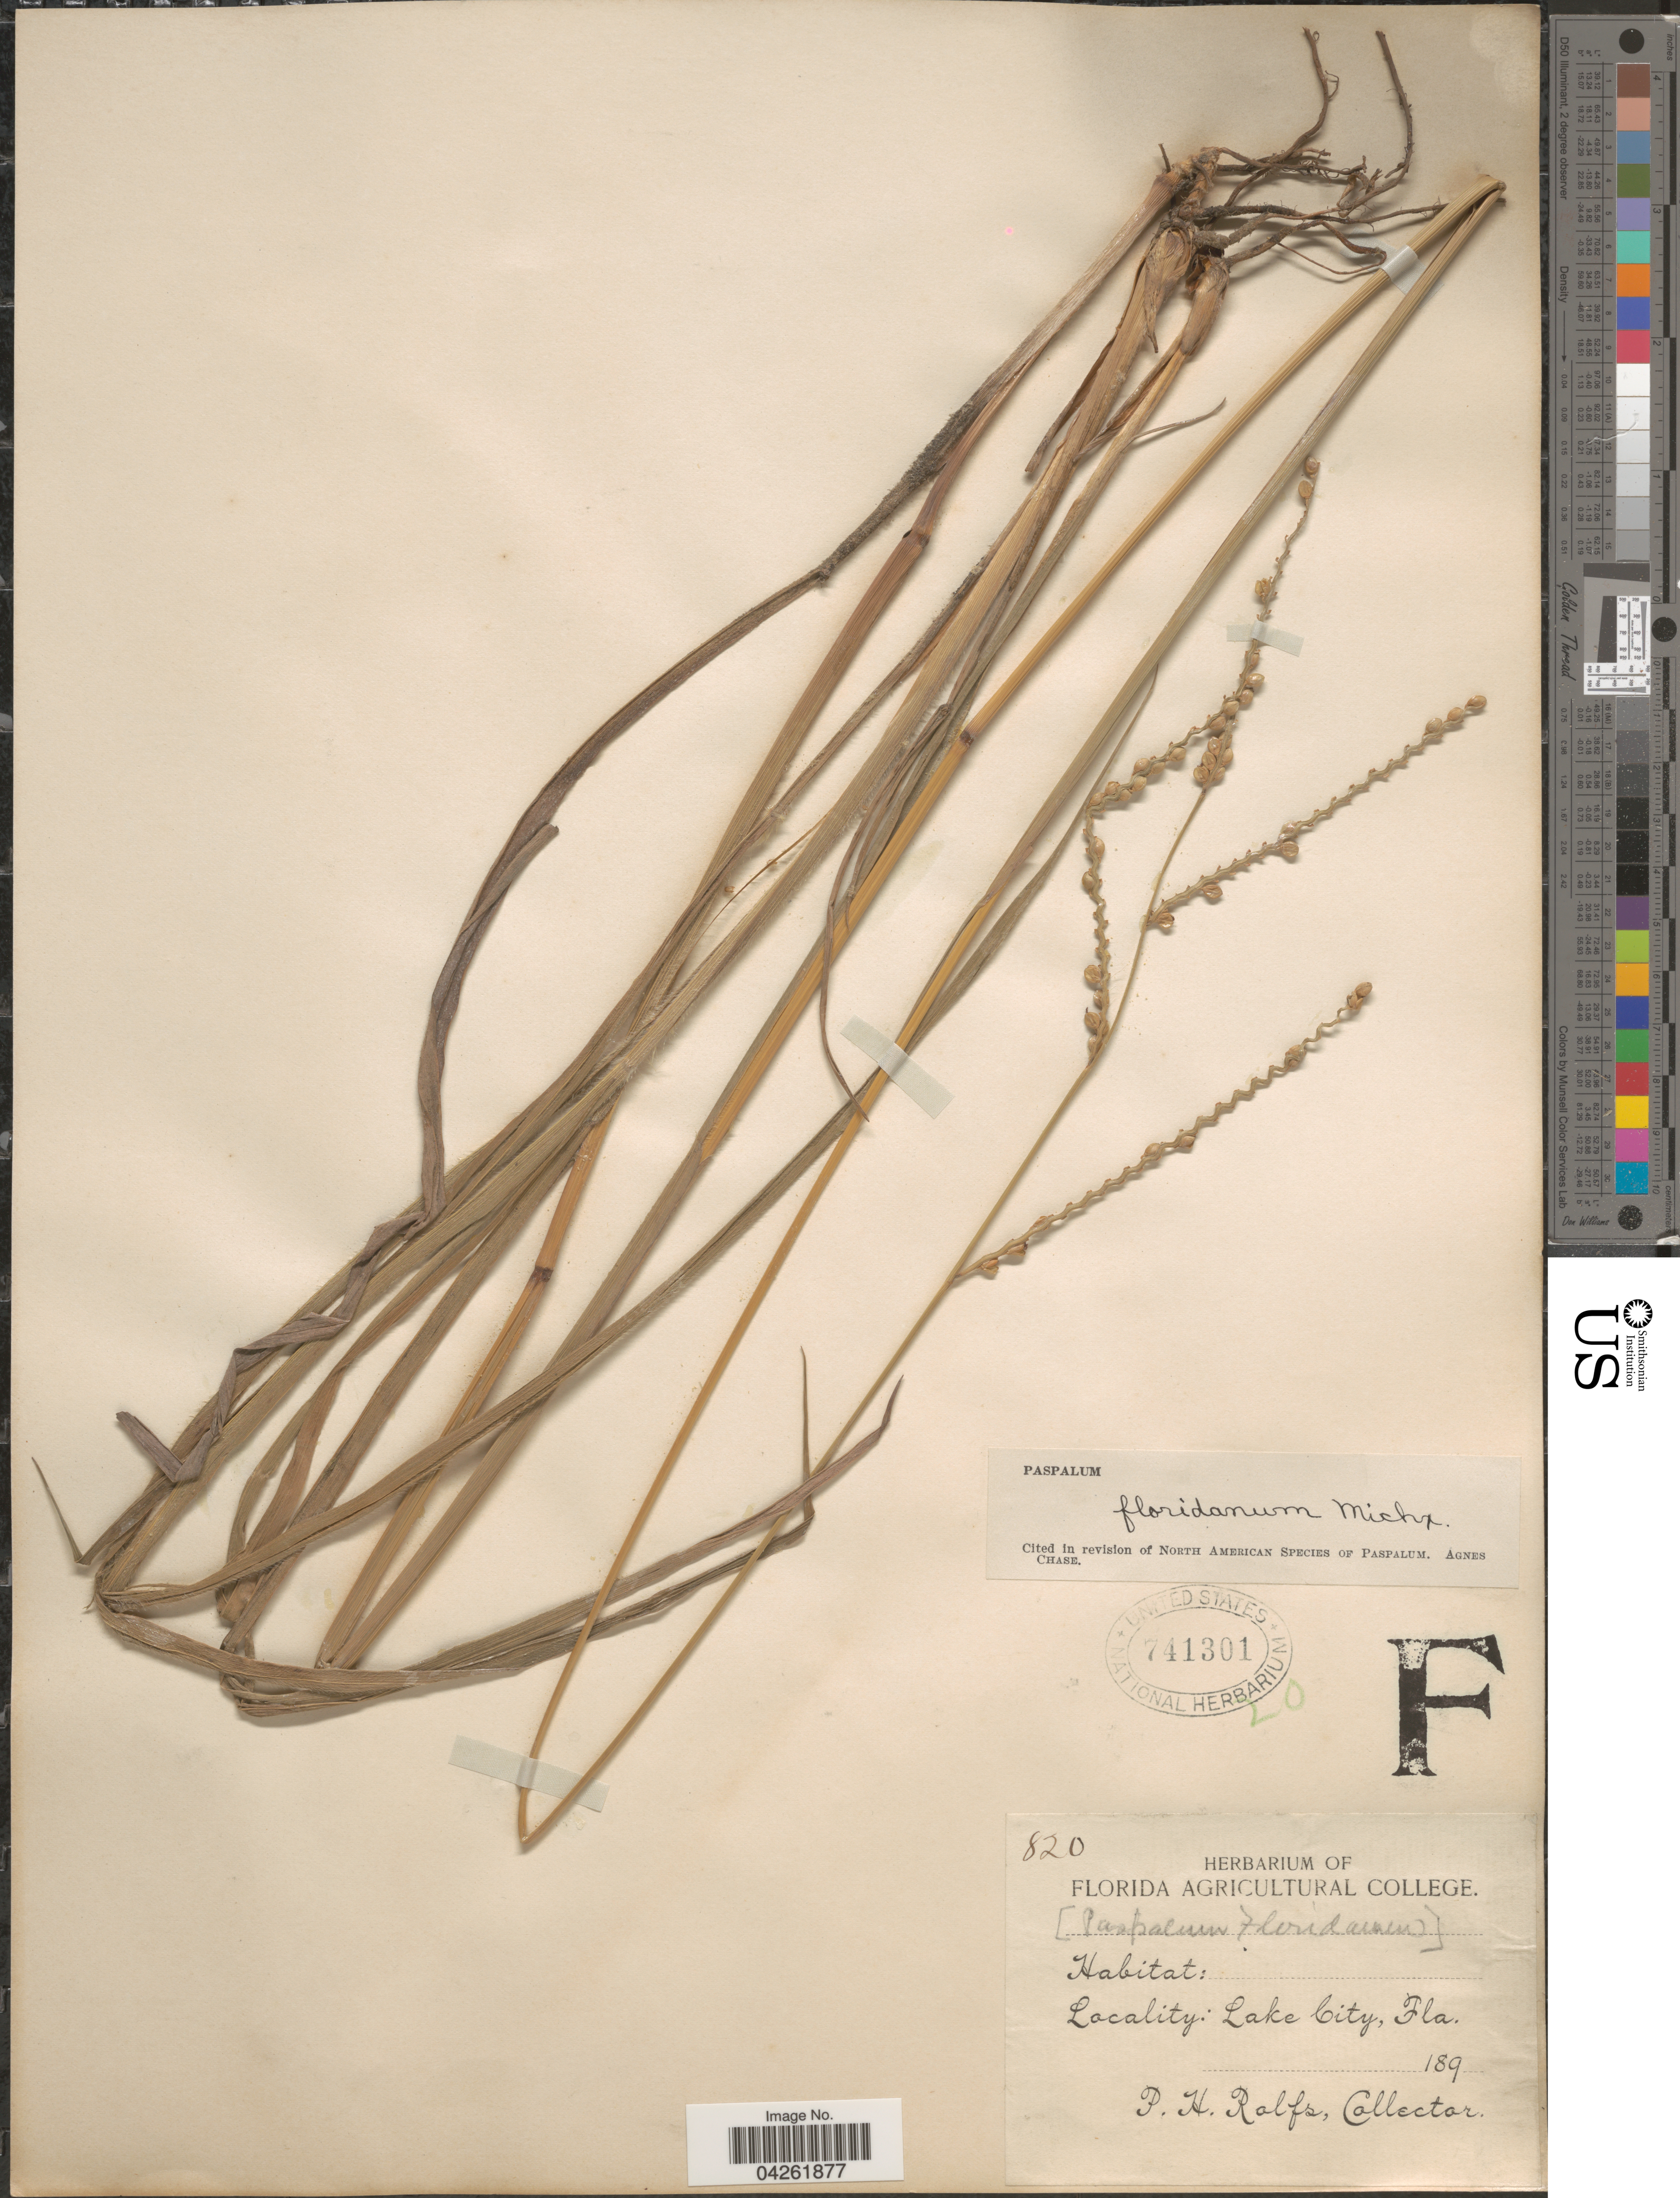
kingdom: Plantae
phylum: Tracheophyta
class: Liliopsida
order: Poales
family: Poaceae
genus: Paspalum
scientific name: Paspalum floridanum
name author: Michx.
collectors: P. H. Rolfs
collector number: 820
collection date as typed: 189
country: United States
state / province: Florida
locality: Lake City.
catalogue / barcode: US 741301